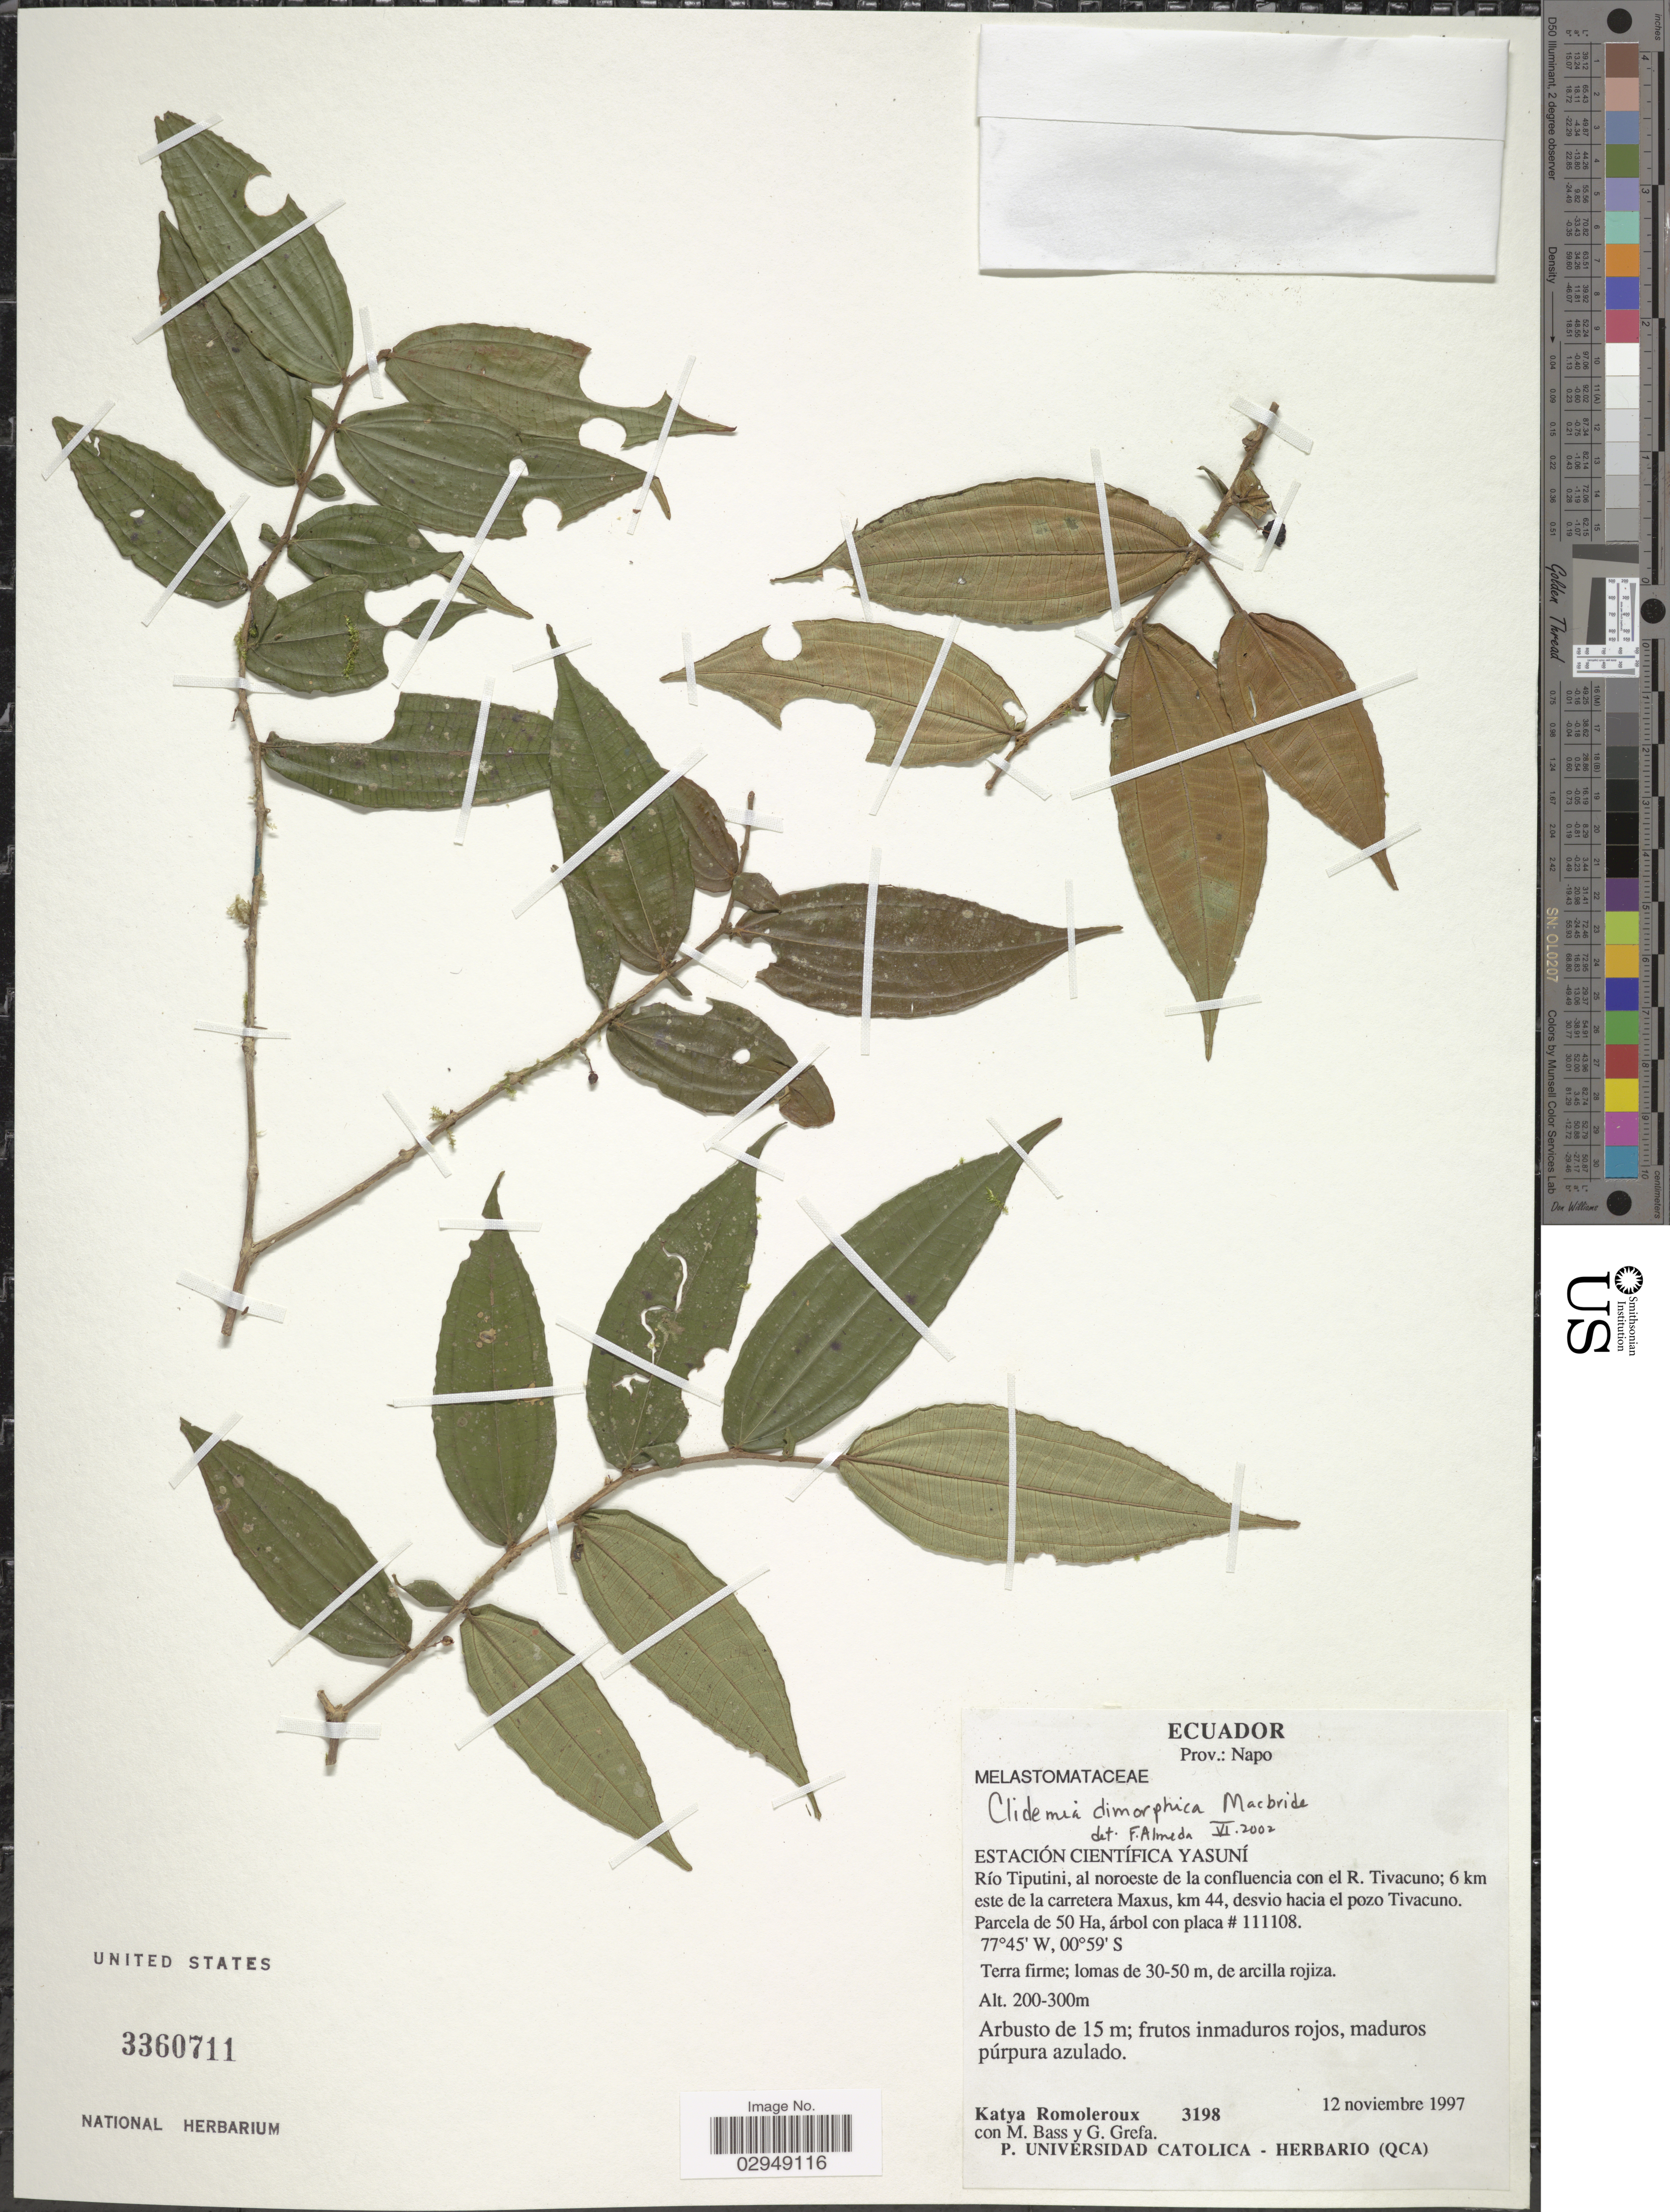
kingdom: Plantae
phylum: Tracheophyta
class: Magnoliopsida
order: Myrtales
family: Melastomataceae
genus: Clidemia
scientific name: Clidemia dimorphica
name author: J.F. Macbr.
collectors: K. Romoleroux, M. Bass & G. Grefa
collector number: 3198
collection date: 1997-11-12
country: Ecuador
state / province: Napo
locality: Estación Científica Yasuní, Río Tiputini, al noroeste de la confluencia con el R. Tivacuno, 6 km este de la carretera Maxus, km 44, desvio hacia el pozo Tivacuno.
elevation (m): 200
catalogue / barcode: US 3360711